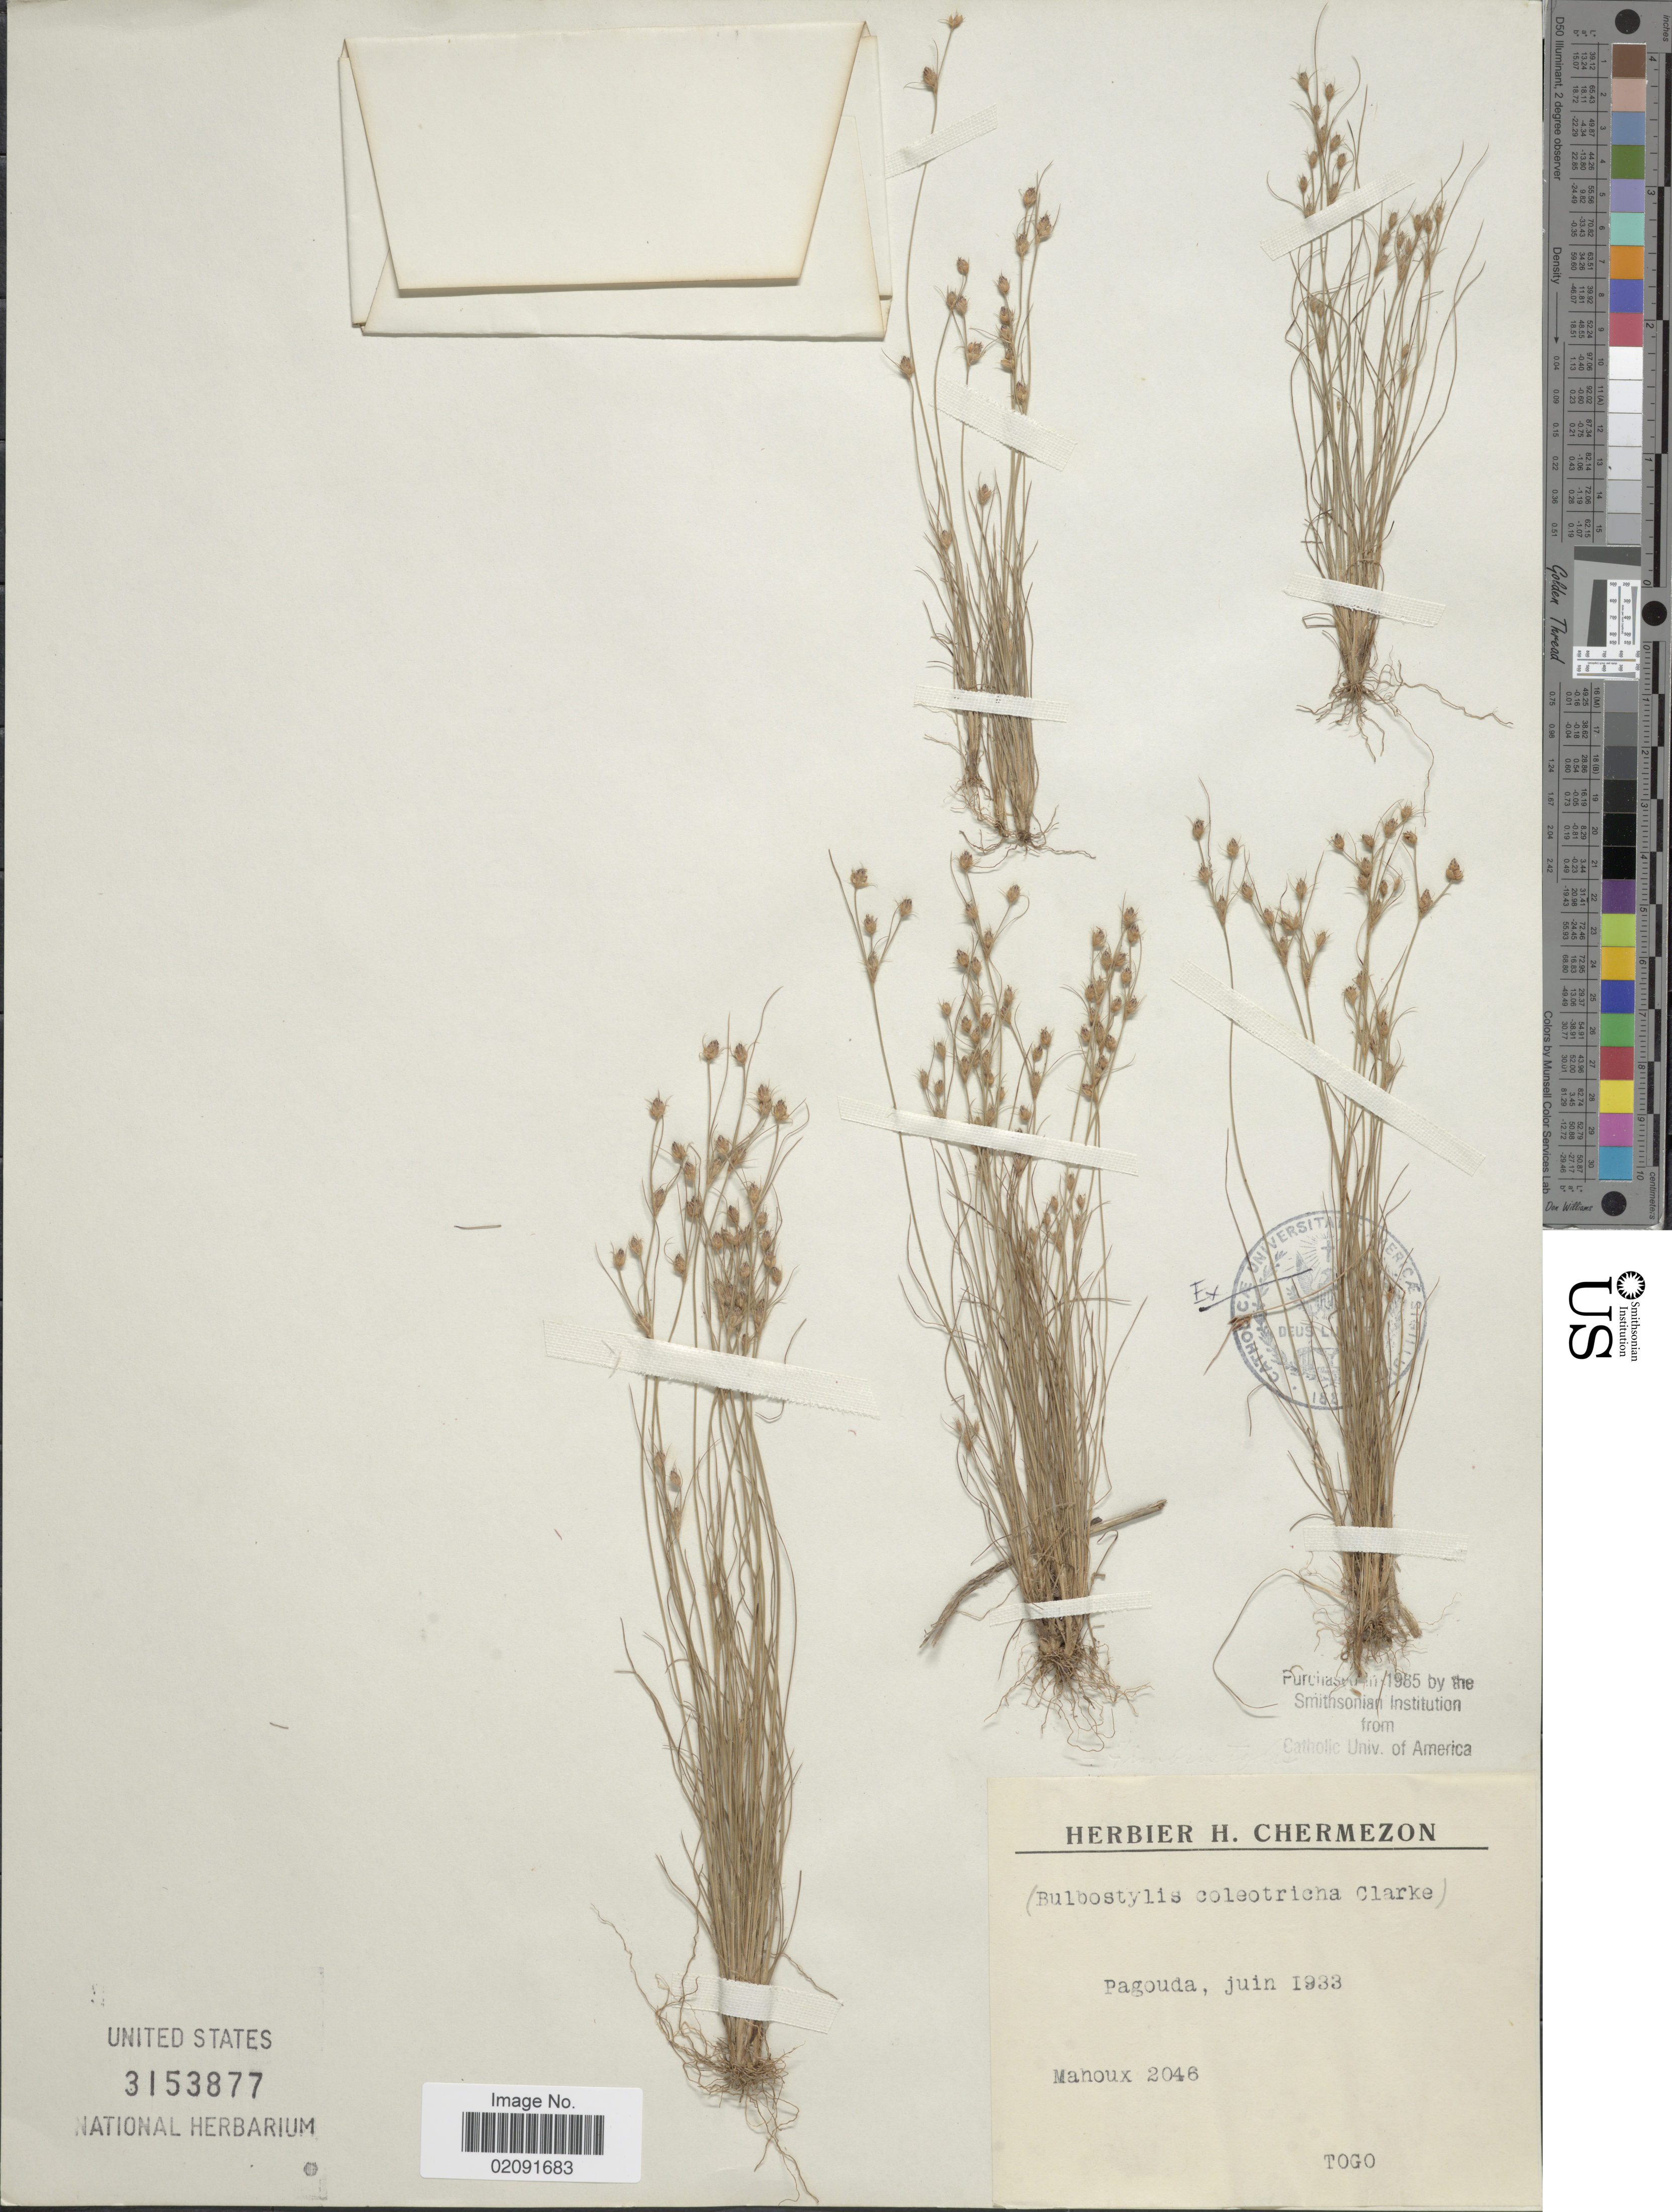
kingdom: Plantae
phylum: Tracheophyta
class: Liliopsida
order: Poales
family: Cyperaceae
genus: Bulbostylis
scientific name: Bulbostylis coleotricha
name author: (Hochst. ex A. Rich.) C.B. Clarke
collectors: P. Mahoux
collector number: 2046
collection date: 1933-06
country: Togo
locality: Pagouda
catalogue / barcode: US 3153877